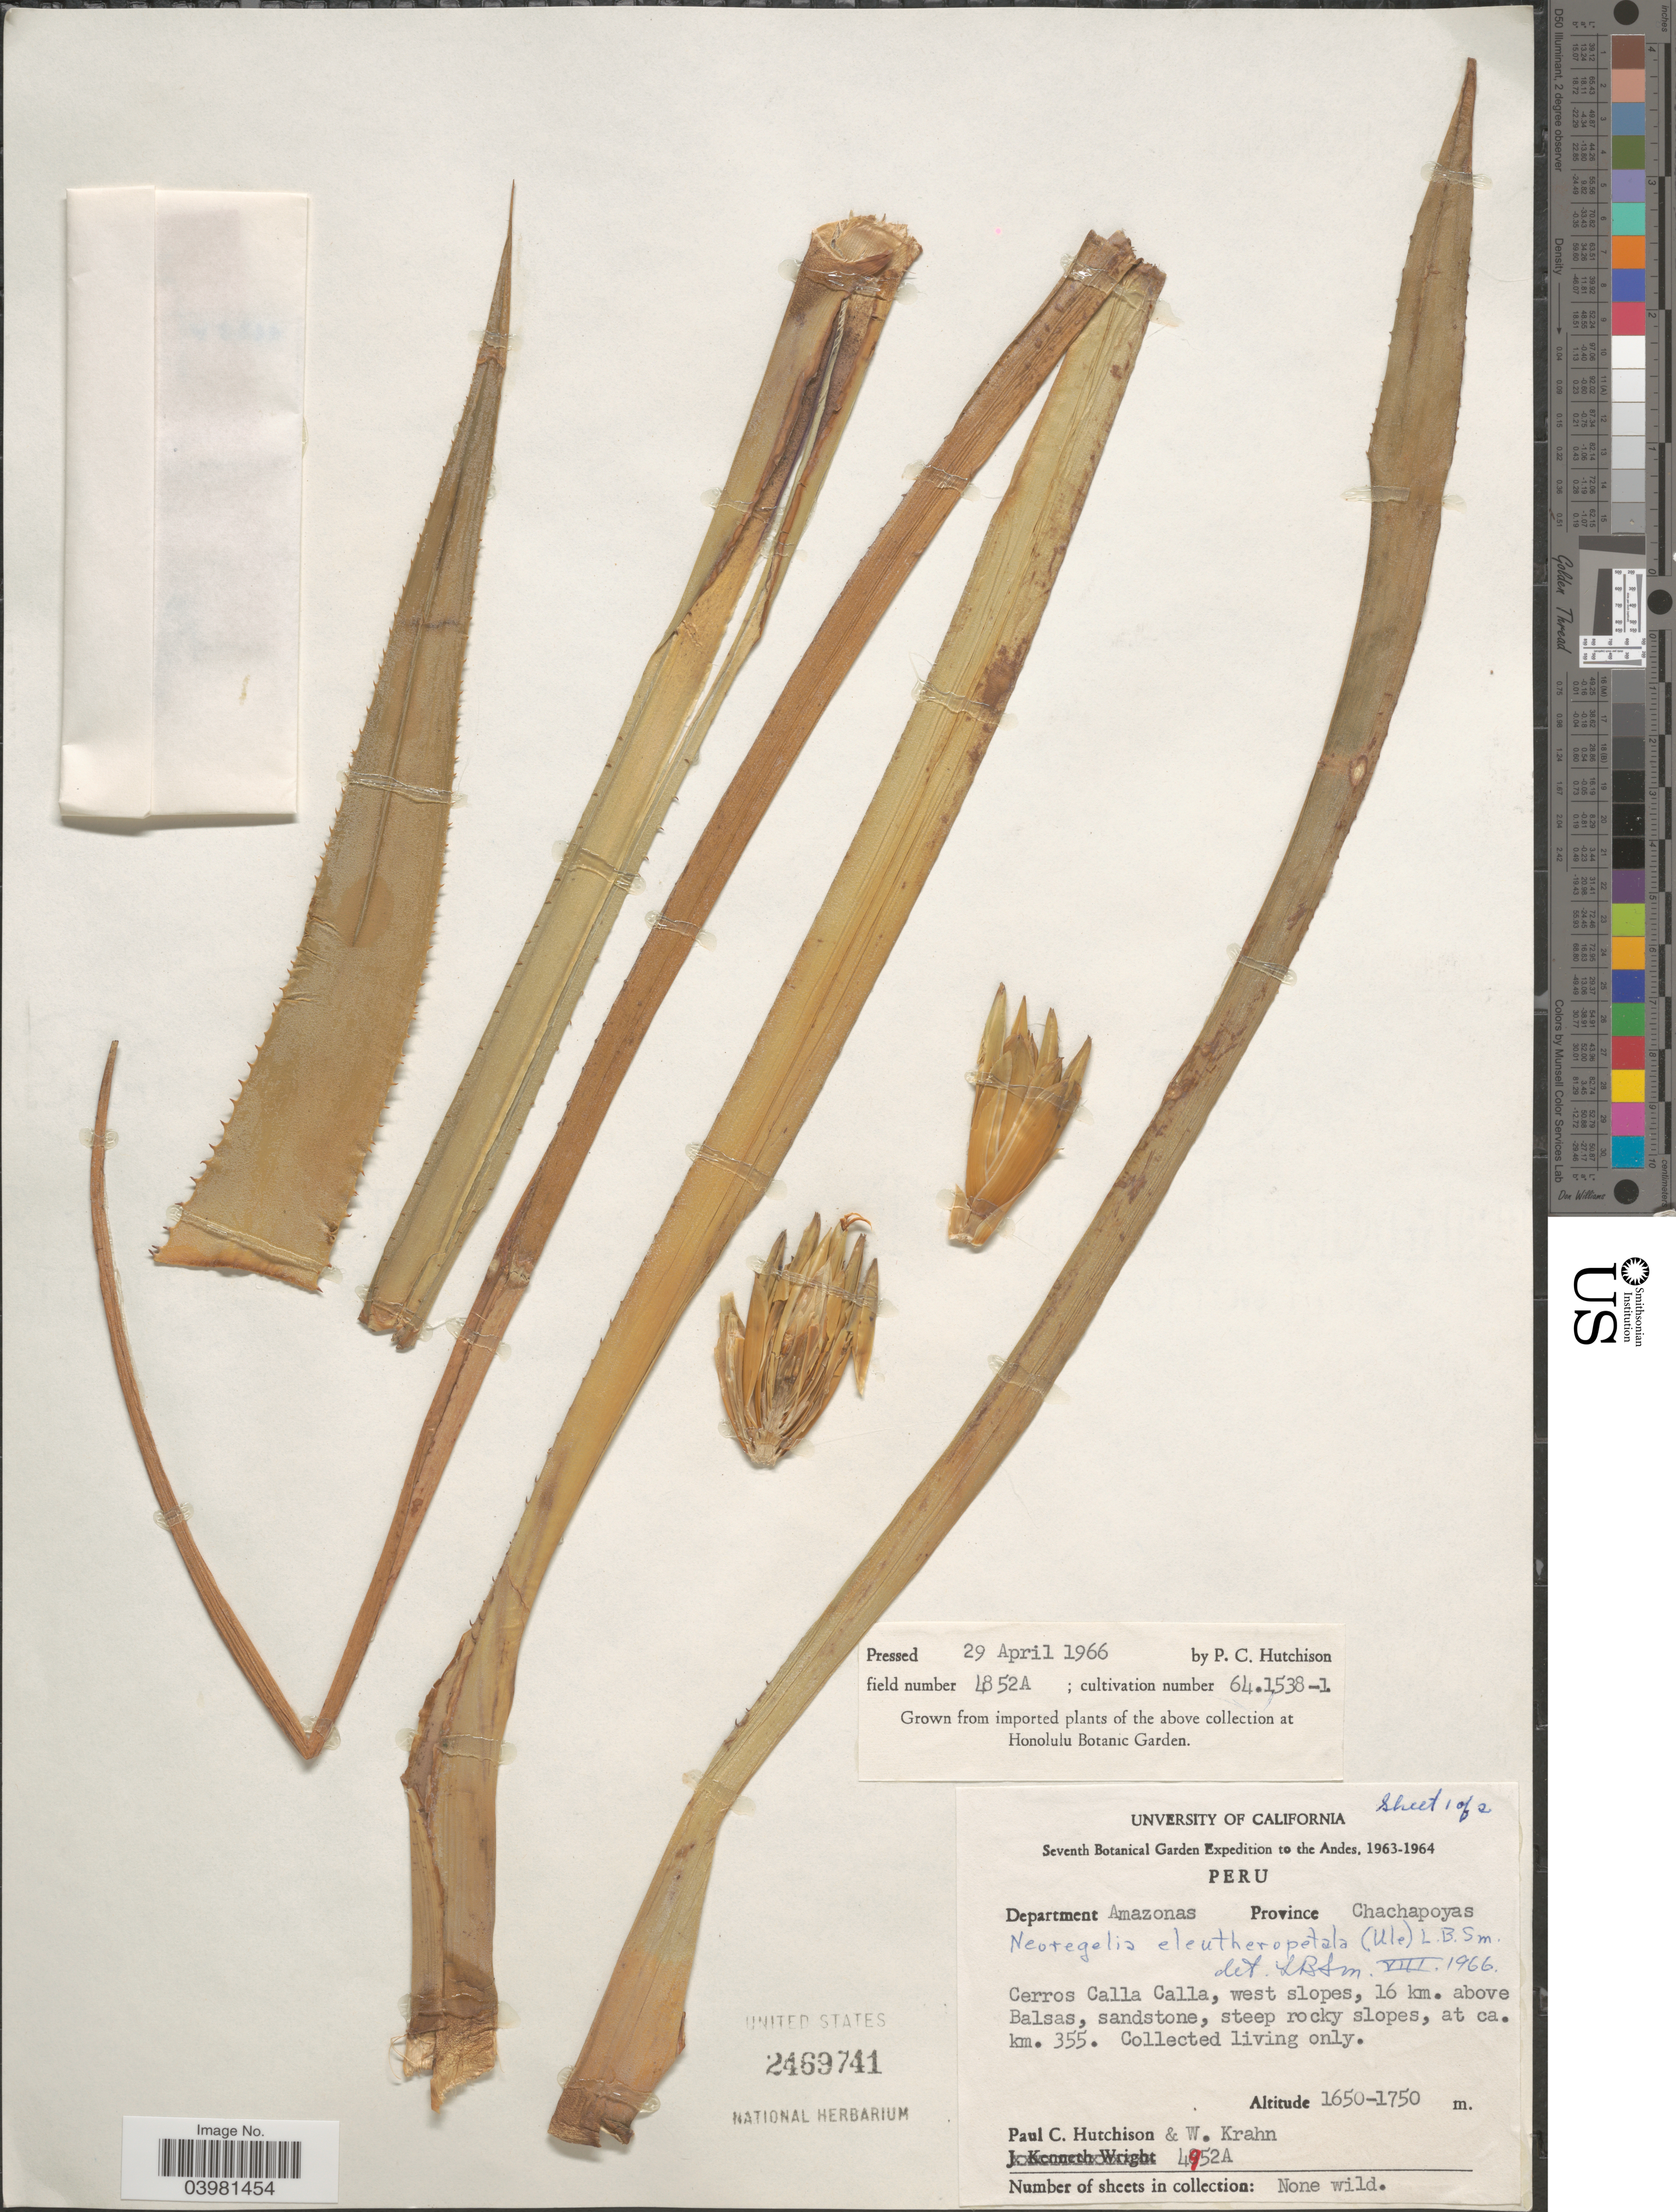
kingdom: Plantae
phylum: Tracheophyta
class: Liliopsida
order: Poales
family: Bromeliaceae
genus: Neoregelia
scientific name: Neoregelia eleutheropetala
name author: (Ule) L.B. Sm.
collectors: P. C. Hutchison & W. Krahn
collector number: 4952A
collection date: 1963/1964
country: Peru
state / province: Amazonas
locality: The Andes. Department Amazonas. Province Chachapoyas. Cerros Calla Calla, west slopes, 16 km. above Balsas, sandstone, steep rocky slopes, at ca. km. 355.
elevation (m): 1650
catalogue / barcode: US 2469741